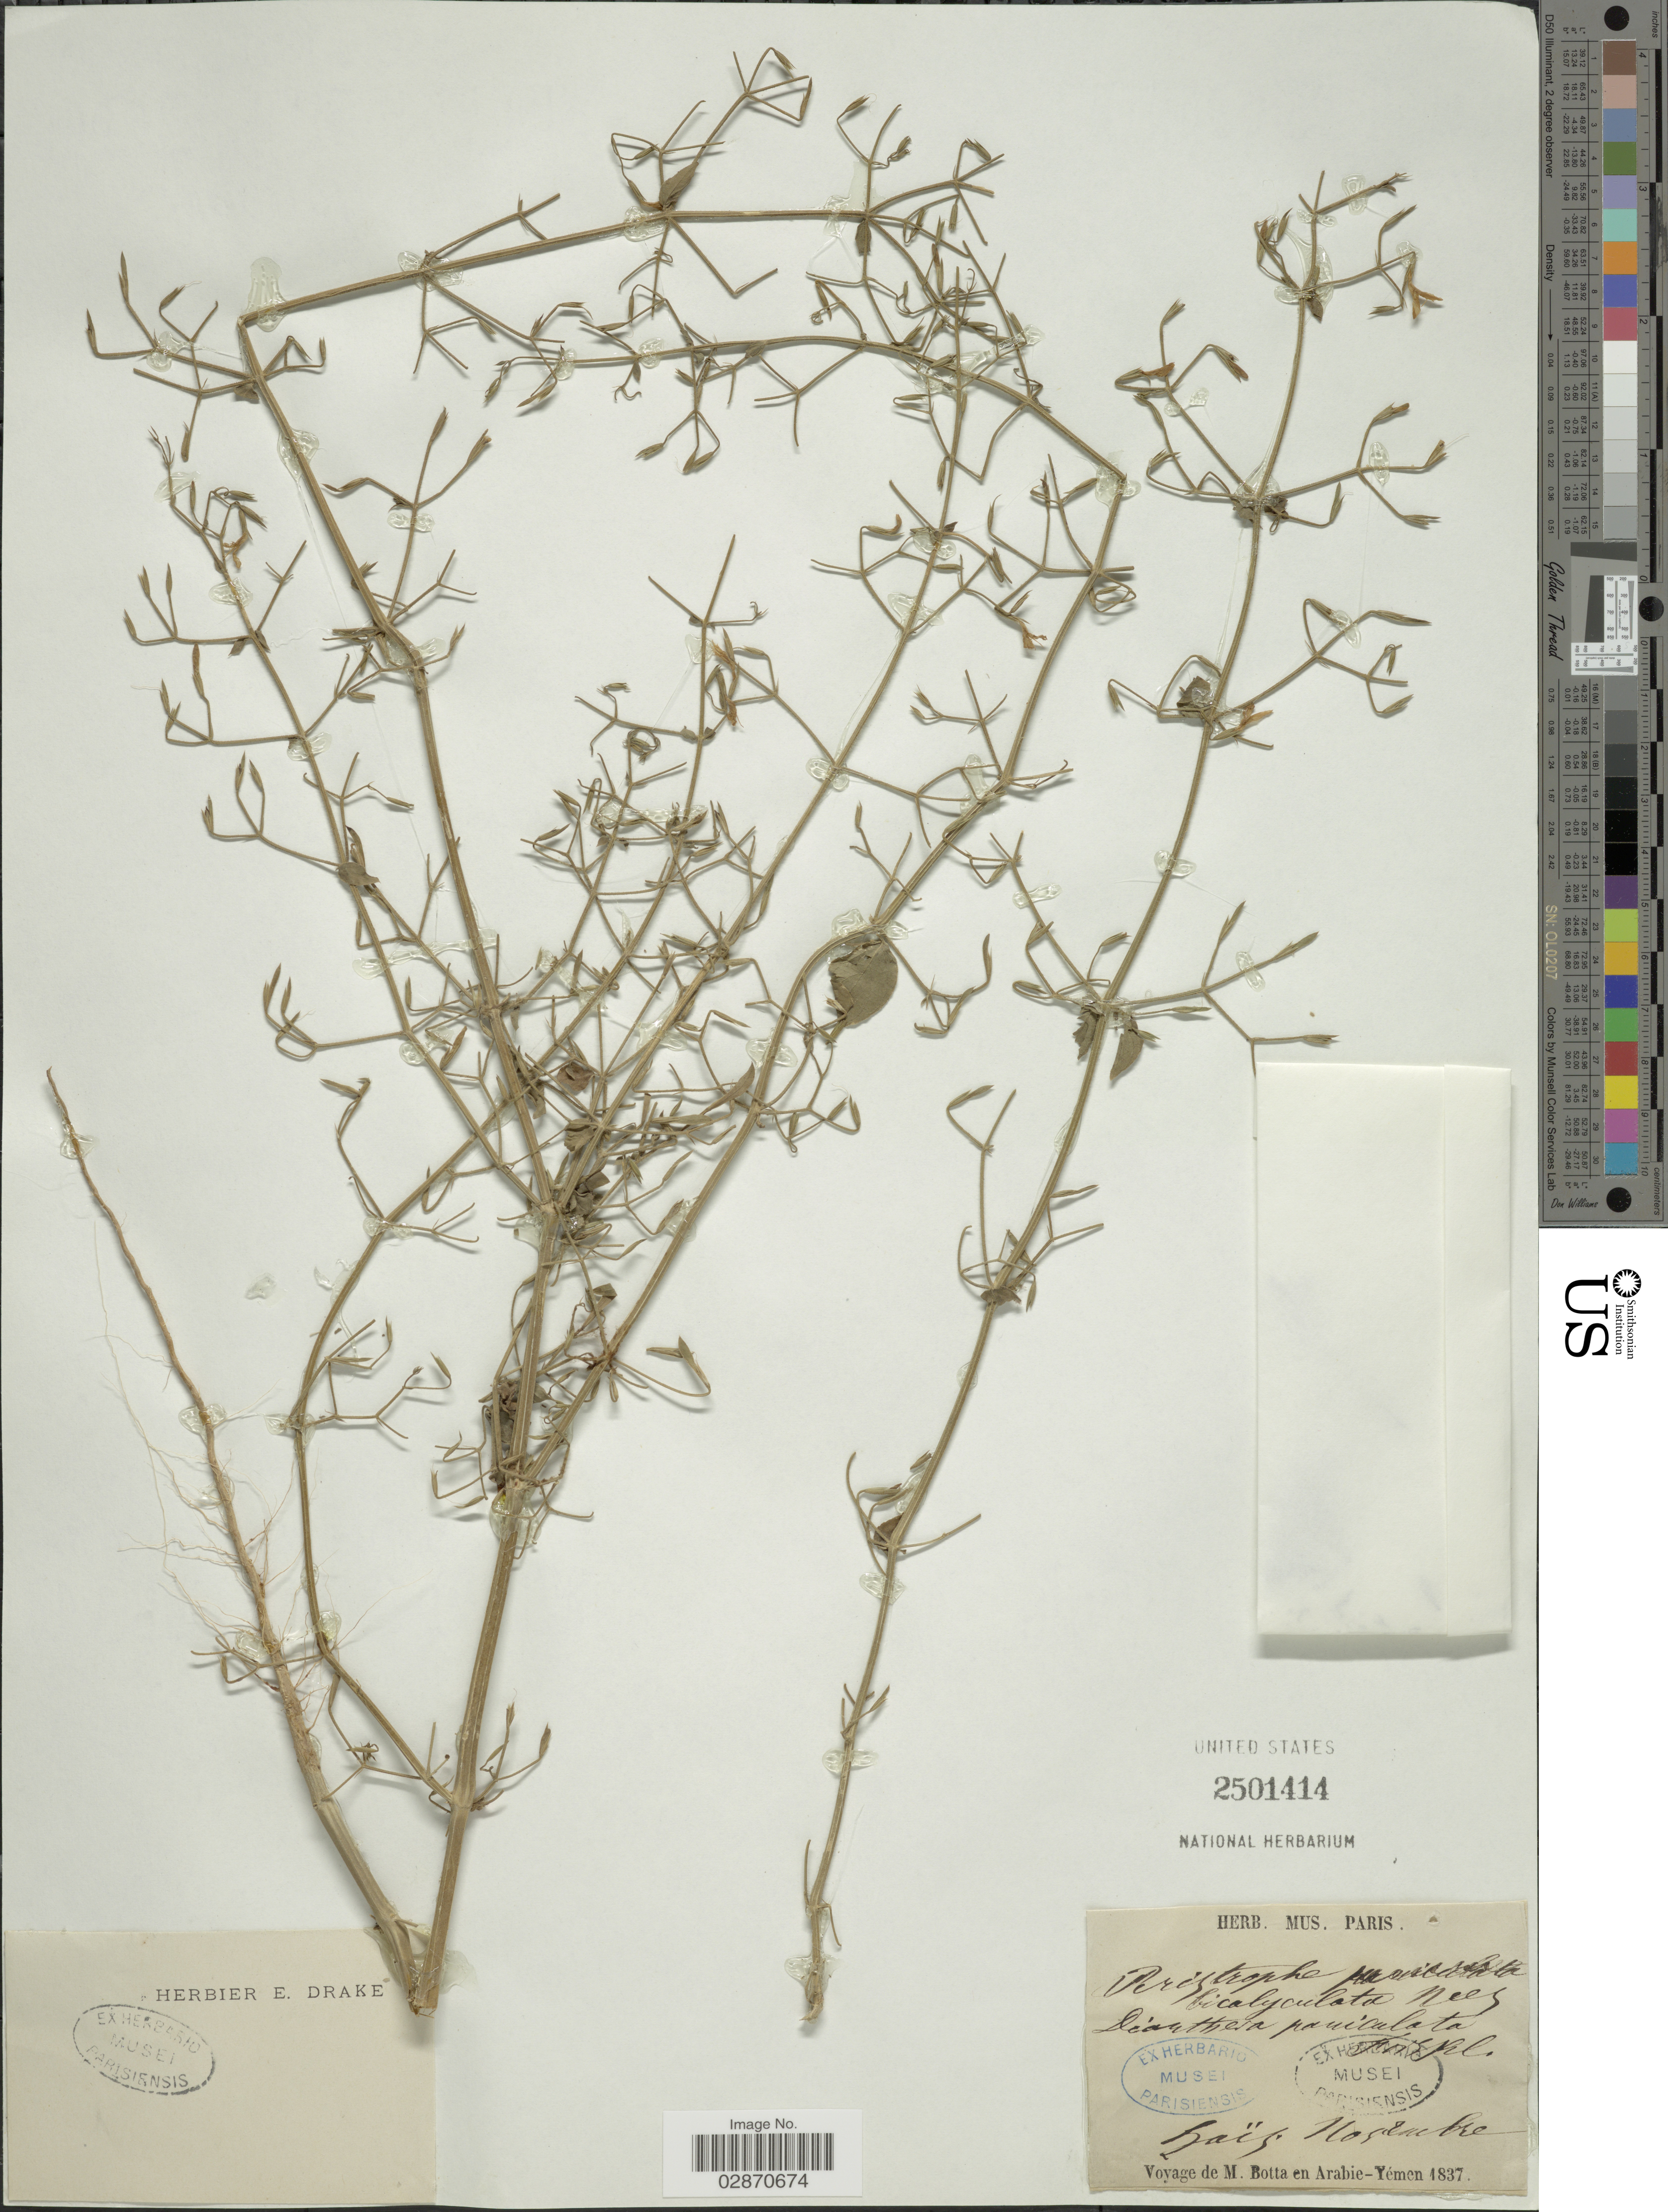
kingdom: Plantae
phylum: Tracheophyta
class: Magnoliopsida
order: Lamiales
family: Acanthaceae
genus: Peristrophe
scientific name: Peristrophe bicalyculata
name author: (Retz.) Nees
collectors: ex herb. Mus. Paris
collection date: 1837-11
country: Yemen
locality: Baïtz [interpreted].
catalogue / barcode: US 2501414